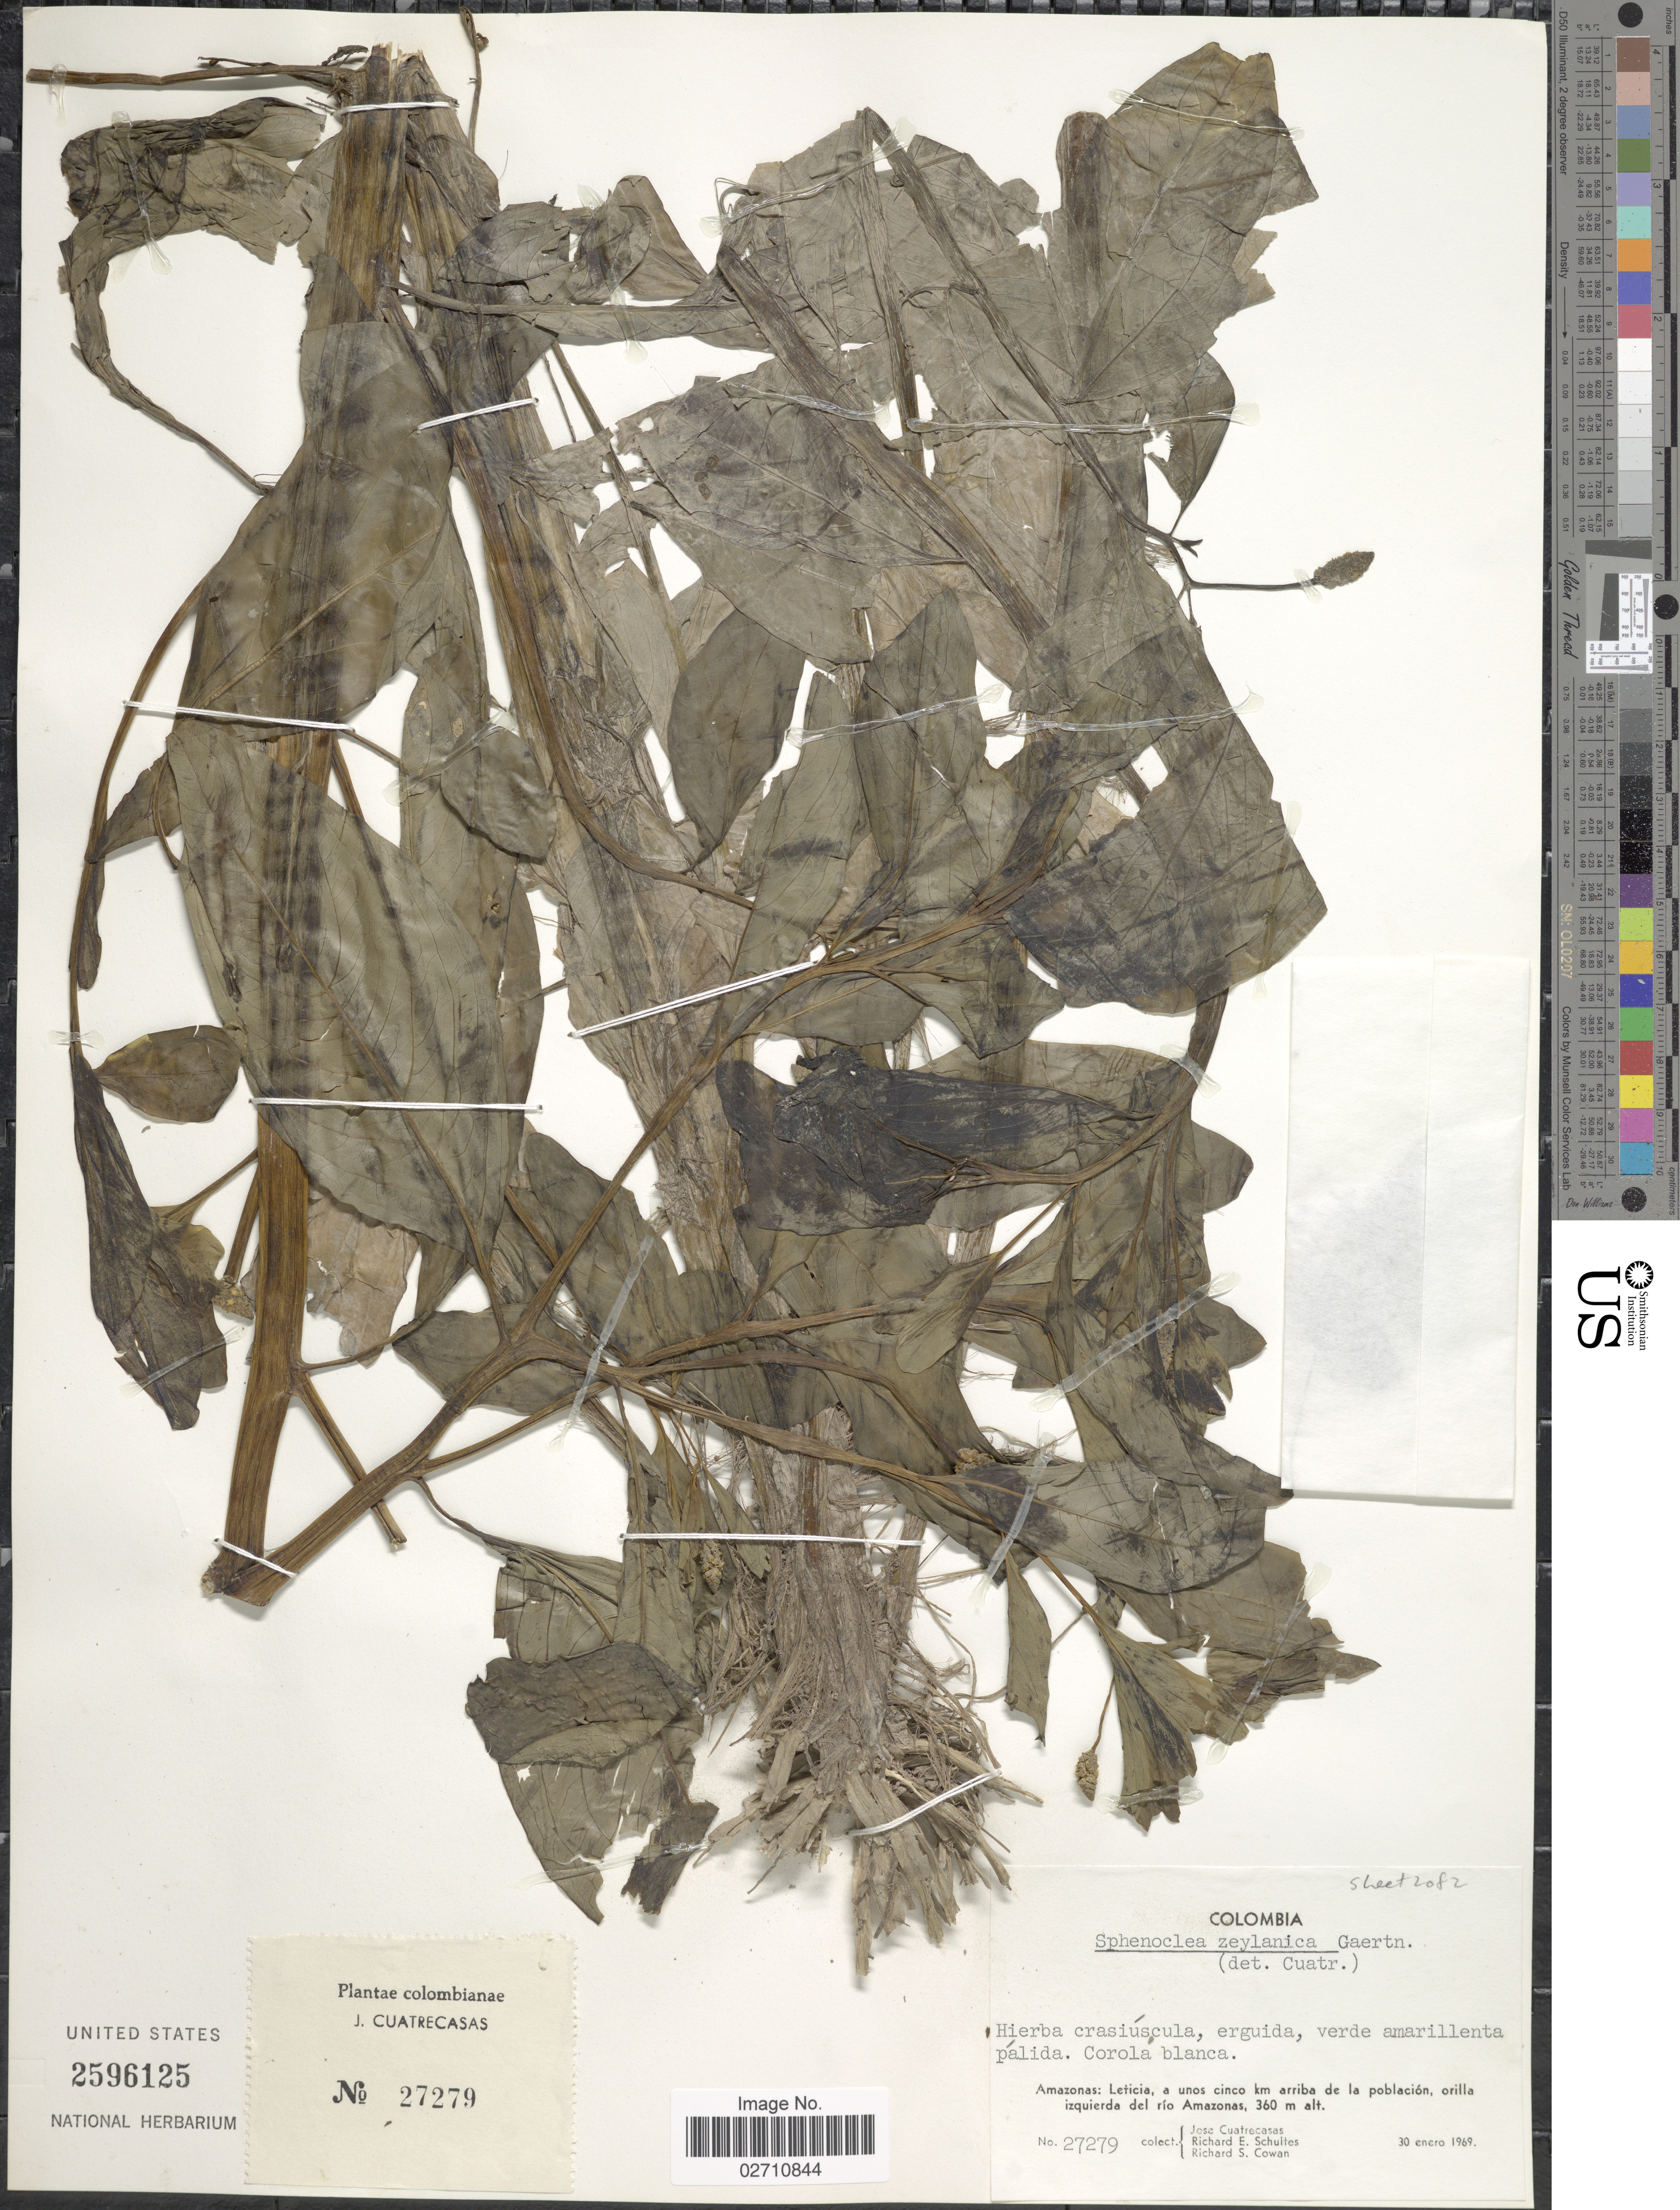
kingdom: Plantae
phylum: Tracheophyta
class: Magnoliopsida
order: Solanales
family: Sphenocleaceae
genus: Sphenoclea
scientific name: Sphenoclea zeylanica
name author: Gaertn.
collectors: J. Cuatrecasas, R. E. Schultes & R. S. Cowan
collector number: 27279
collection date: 1969-01-30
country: Colombia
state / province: Amazônas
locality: Leticia, a unos cinco km arriba de la poblacion, orilla izquierda del rio Amazonas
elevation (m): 360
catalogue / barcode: US 2596125